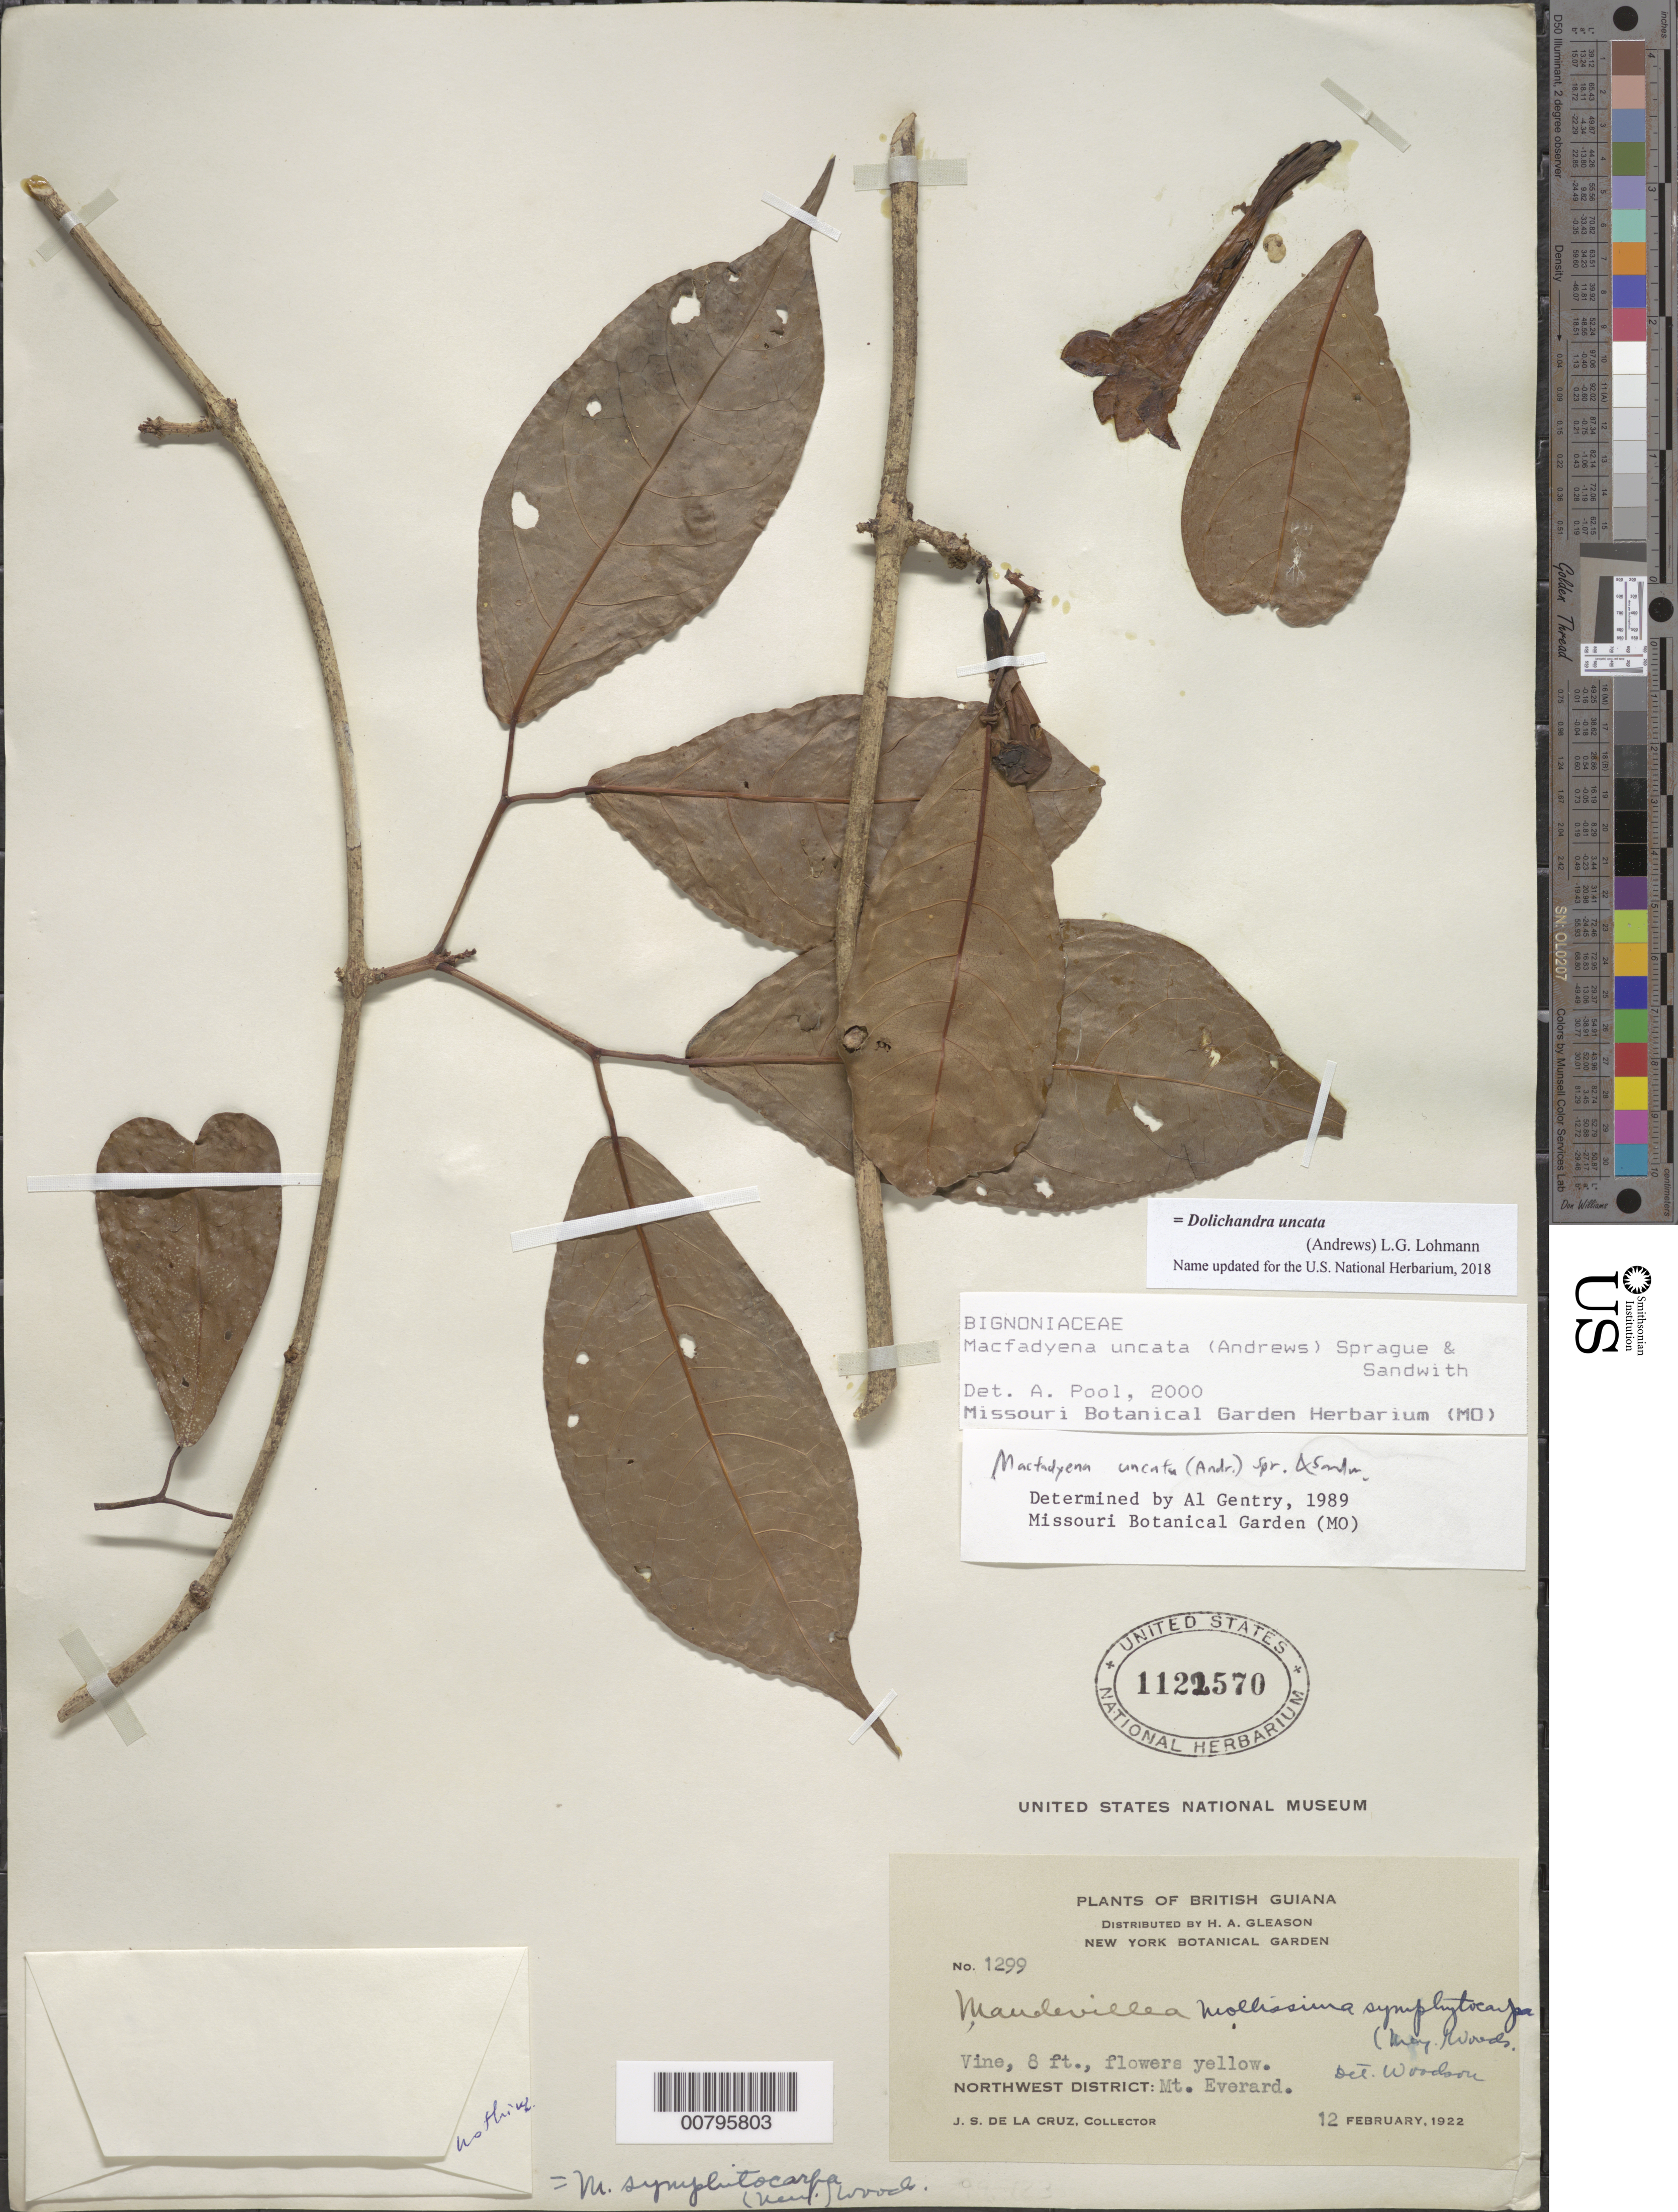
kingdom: Plantae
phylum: Tracheophyta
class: Magnoliopsida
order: Lamiales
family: Bignoniaceae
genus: Dolichandra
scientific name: Dolichandra uncata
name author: (Andrews) L.G. Lohmann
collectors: J. S. de la Cruz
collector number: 1299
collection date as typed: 12-Feb-22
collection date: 1922-02-12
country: Guyana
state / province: Barima-Waini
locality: Mt. Everard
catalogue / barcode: US 1122570